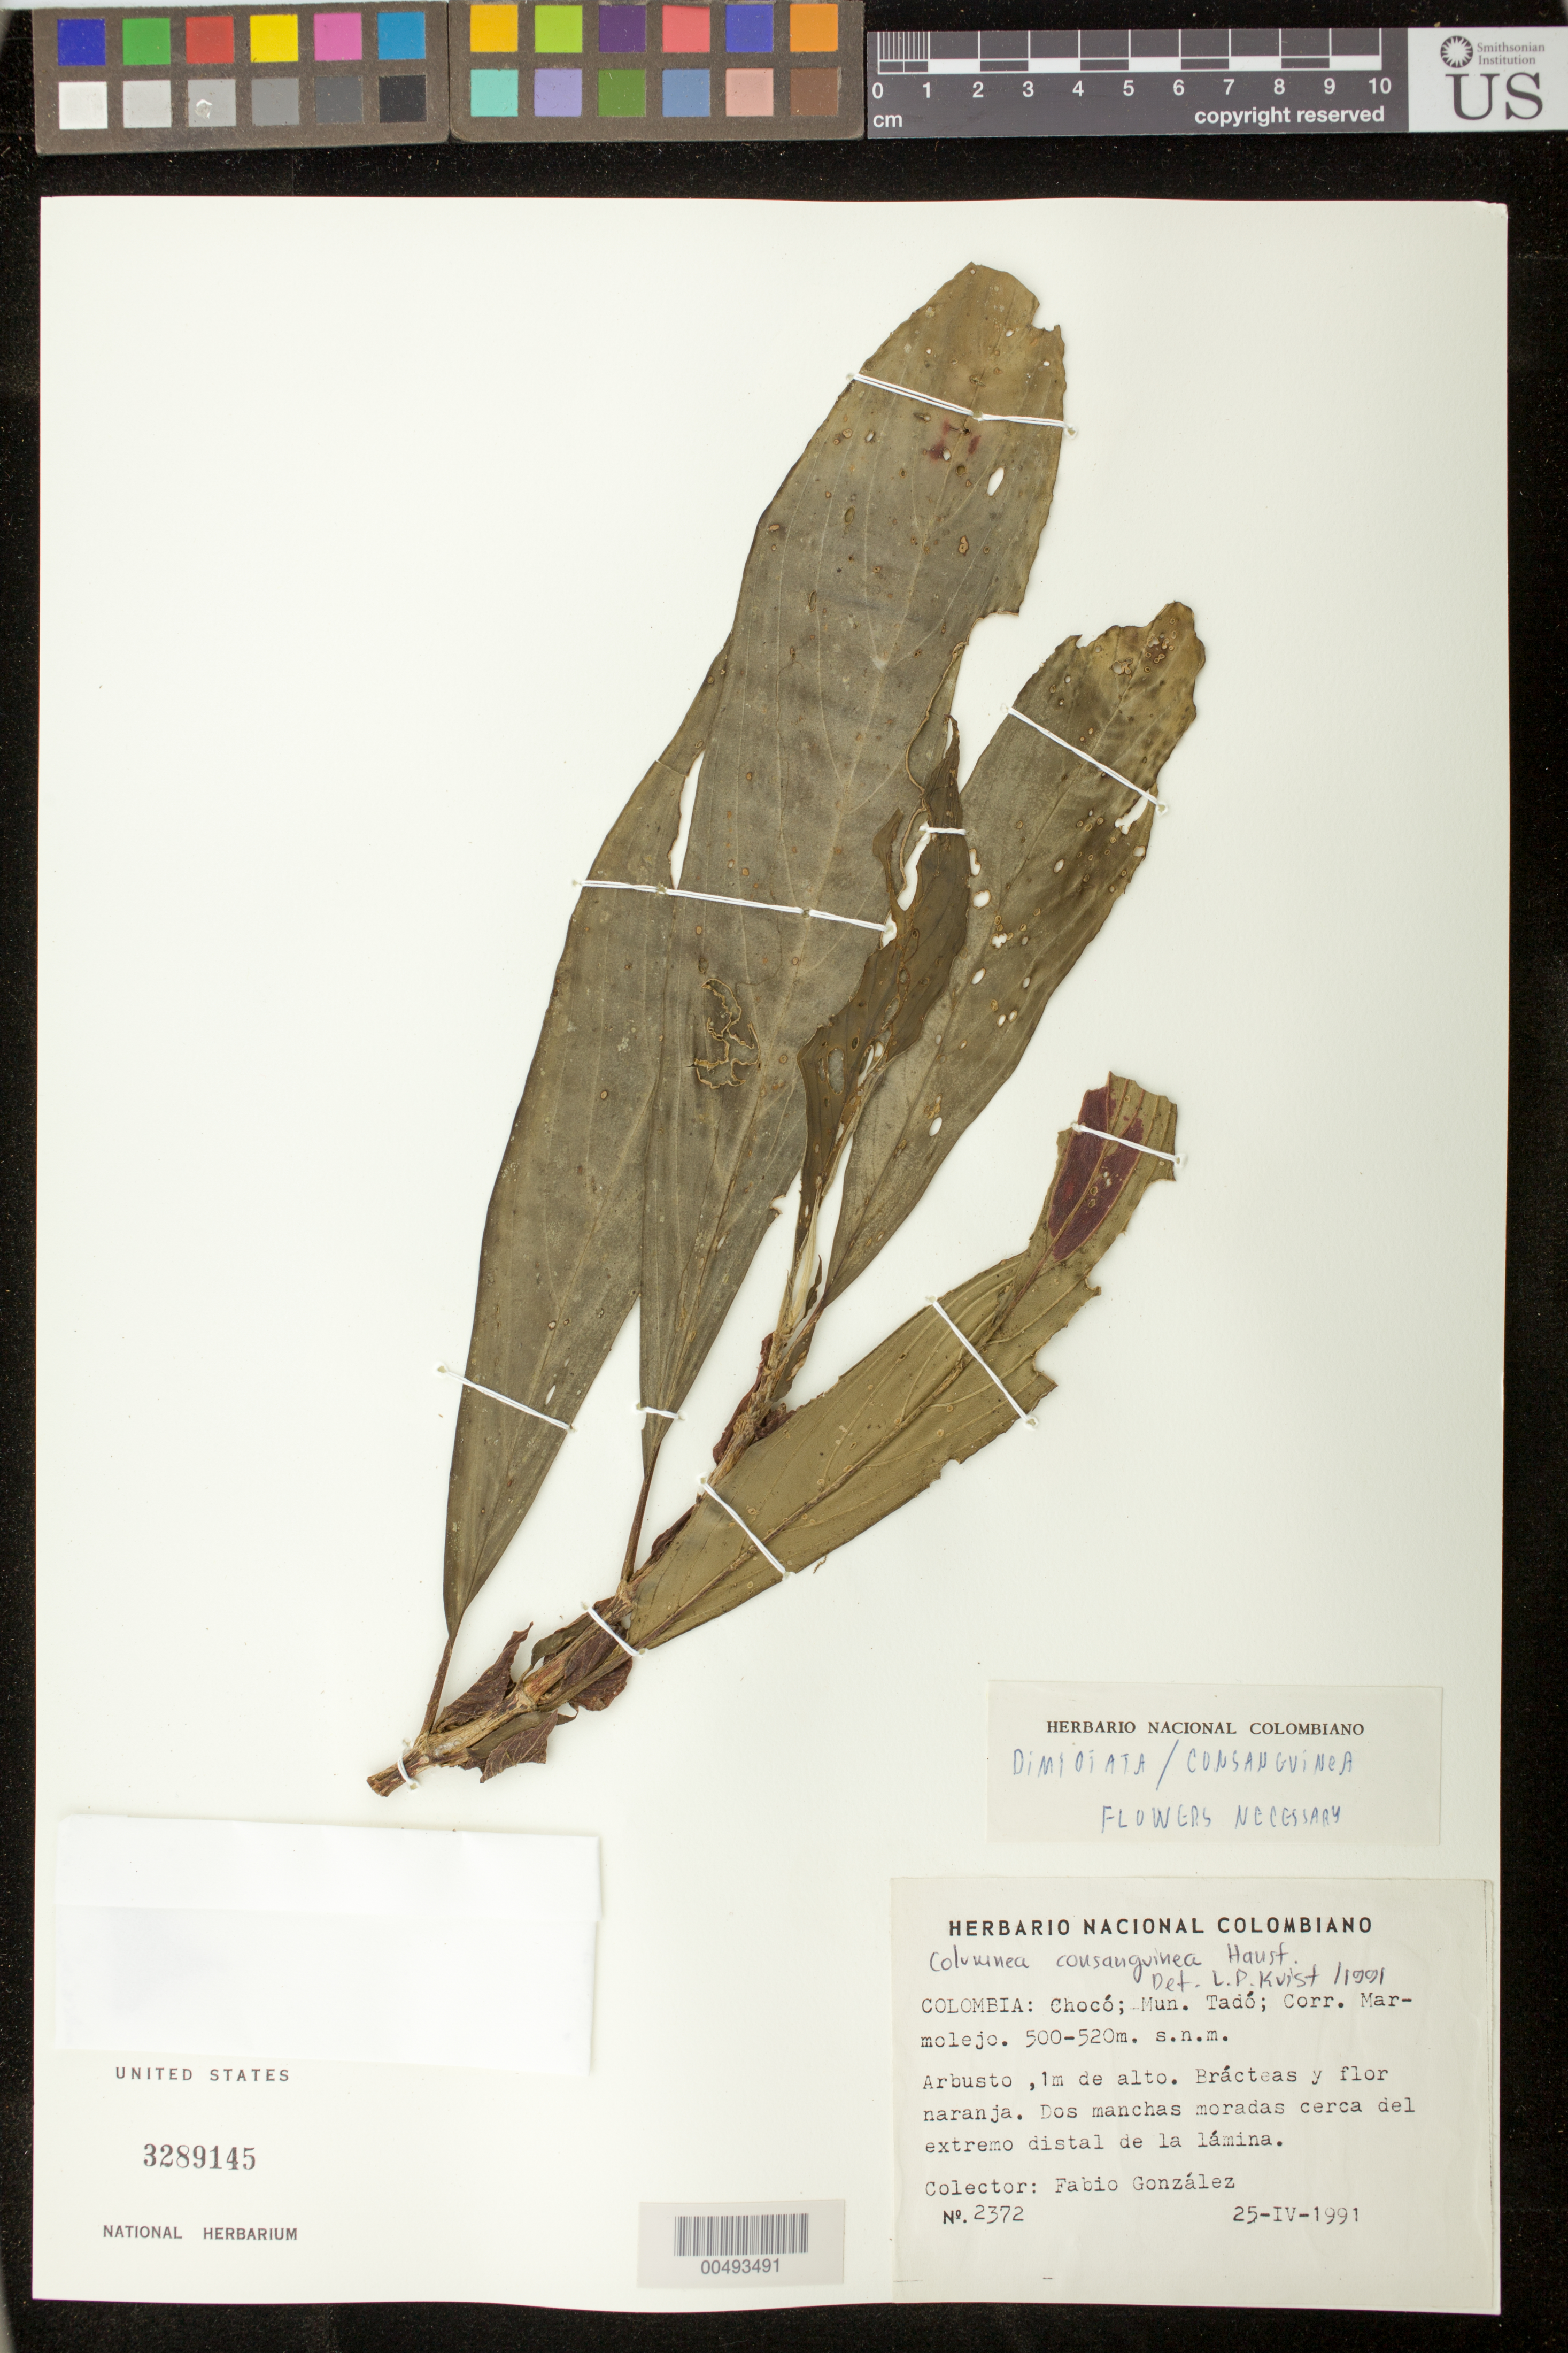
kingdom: Plantae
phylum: Tracheophyta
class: Magnoliopsida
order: Lamiales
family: Gesneriaceae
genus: Columnea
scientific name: Columnea consanguinea Hanst. var. consanguinea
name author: (Hanst.) Hanst.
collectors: F. González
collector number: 2372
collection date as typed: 25 Apr 1991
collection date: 1991-04-25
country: Colombia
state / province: Chocó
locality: Tado, Marmolejo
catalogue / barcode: US 3289145